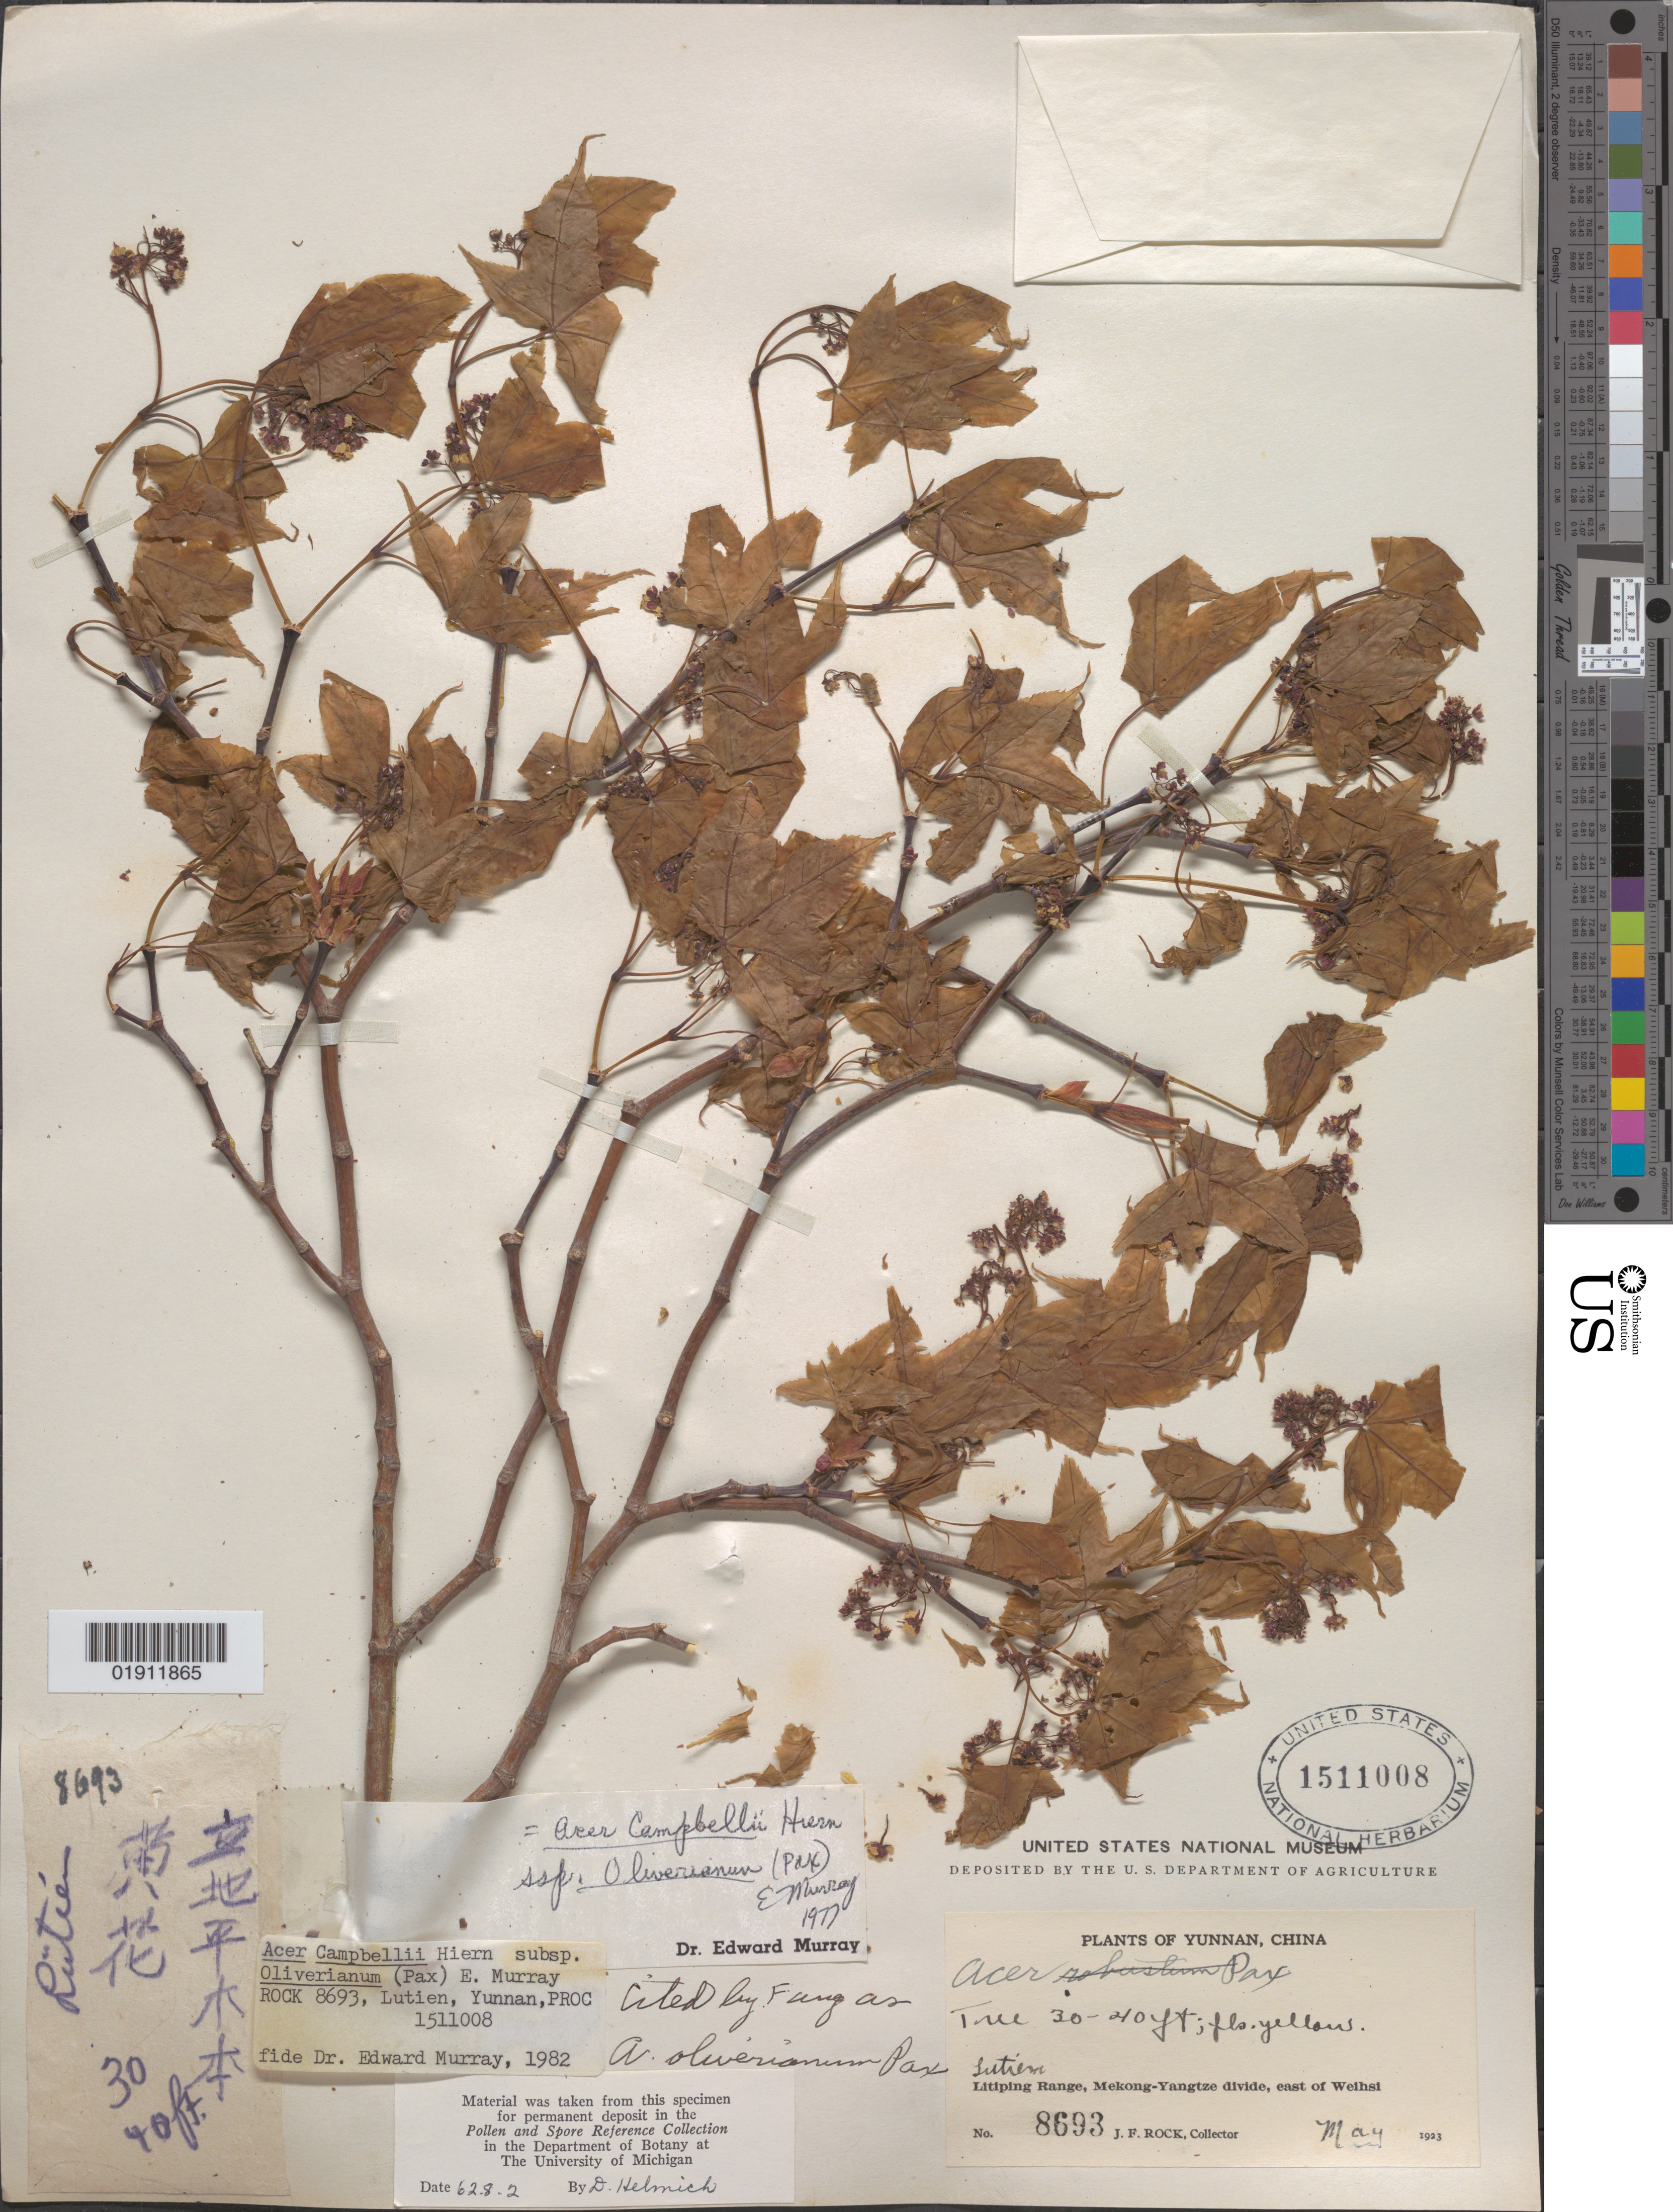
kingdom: Plantae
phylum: Tracheophyta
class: Magnoliopsida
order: Sapindales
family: Sapindaceae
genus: Acer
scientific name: Acer campbellii subsp. oliverianum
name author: (Pax) A.E. Murray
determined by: Murray, Edward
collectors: J. F. Rock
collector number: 8693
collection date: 1923-05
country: China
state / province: Yunnan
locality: Litiping Range, Mekong-Yangtze divide, E of Weihsi, Lutien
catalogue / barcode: US 1511008